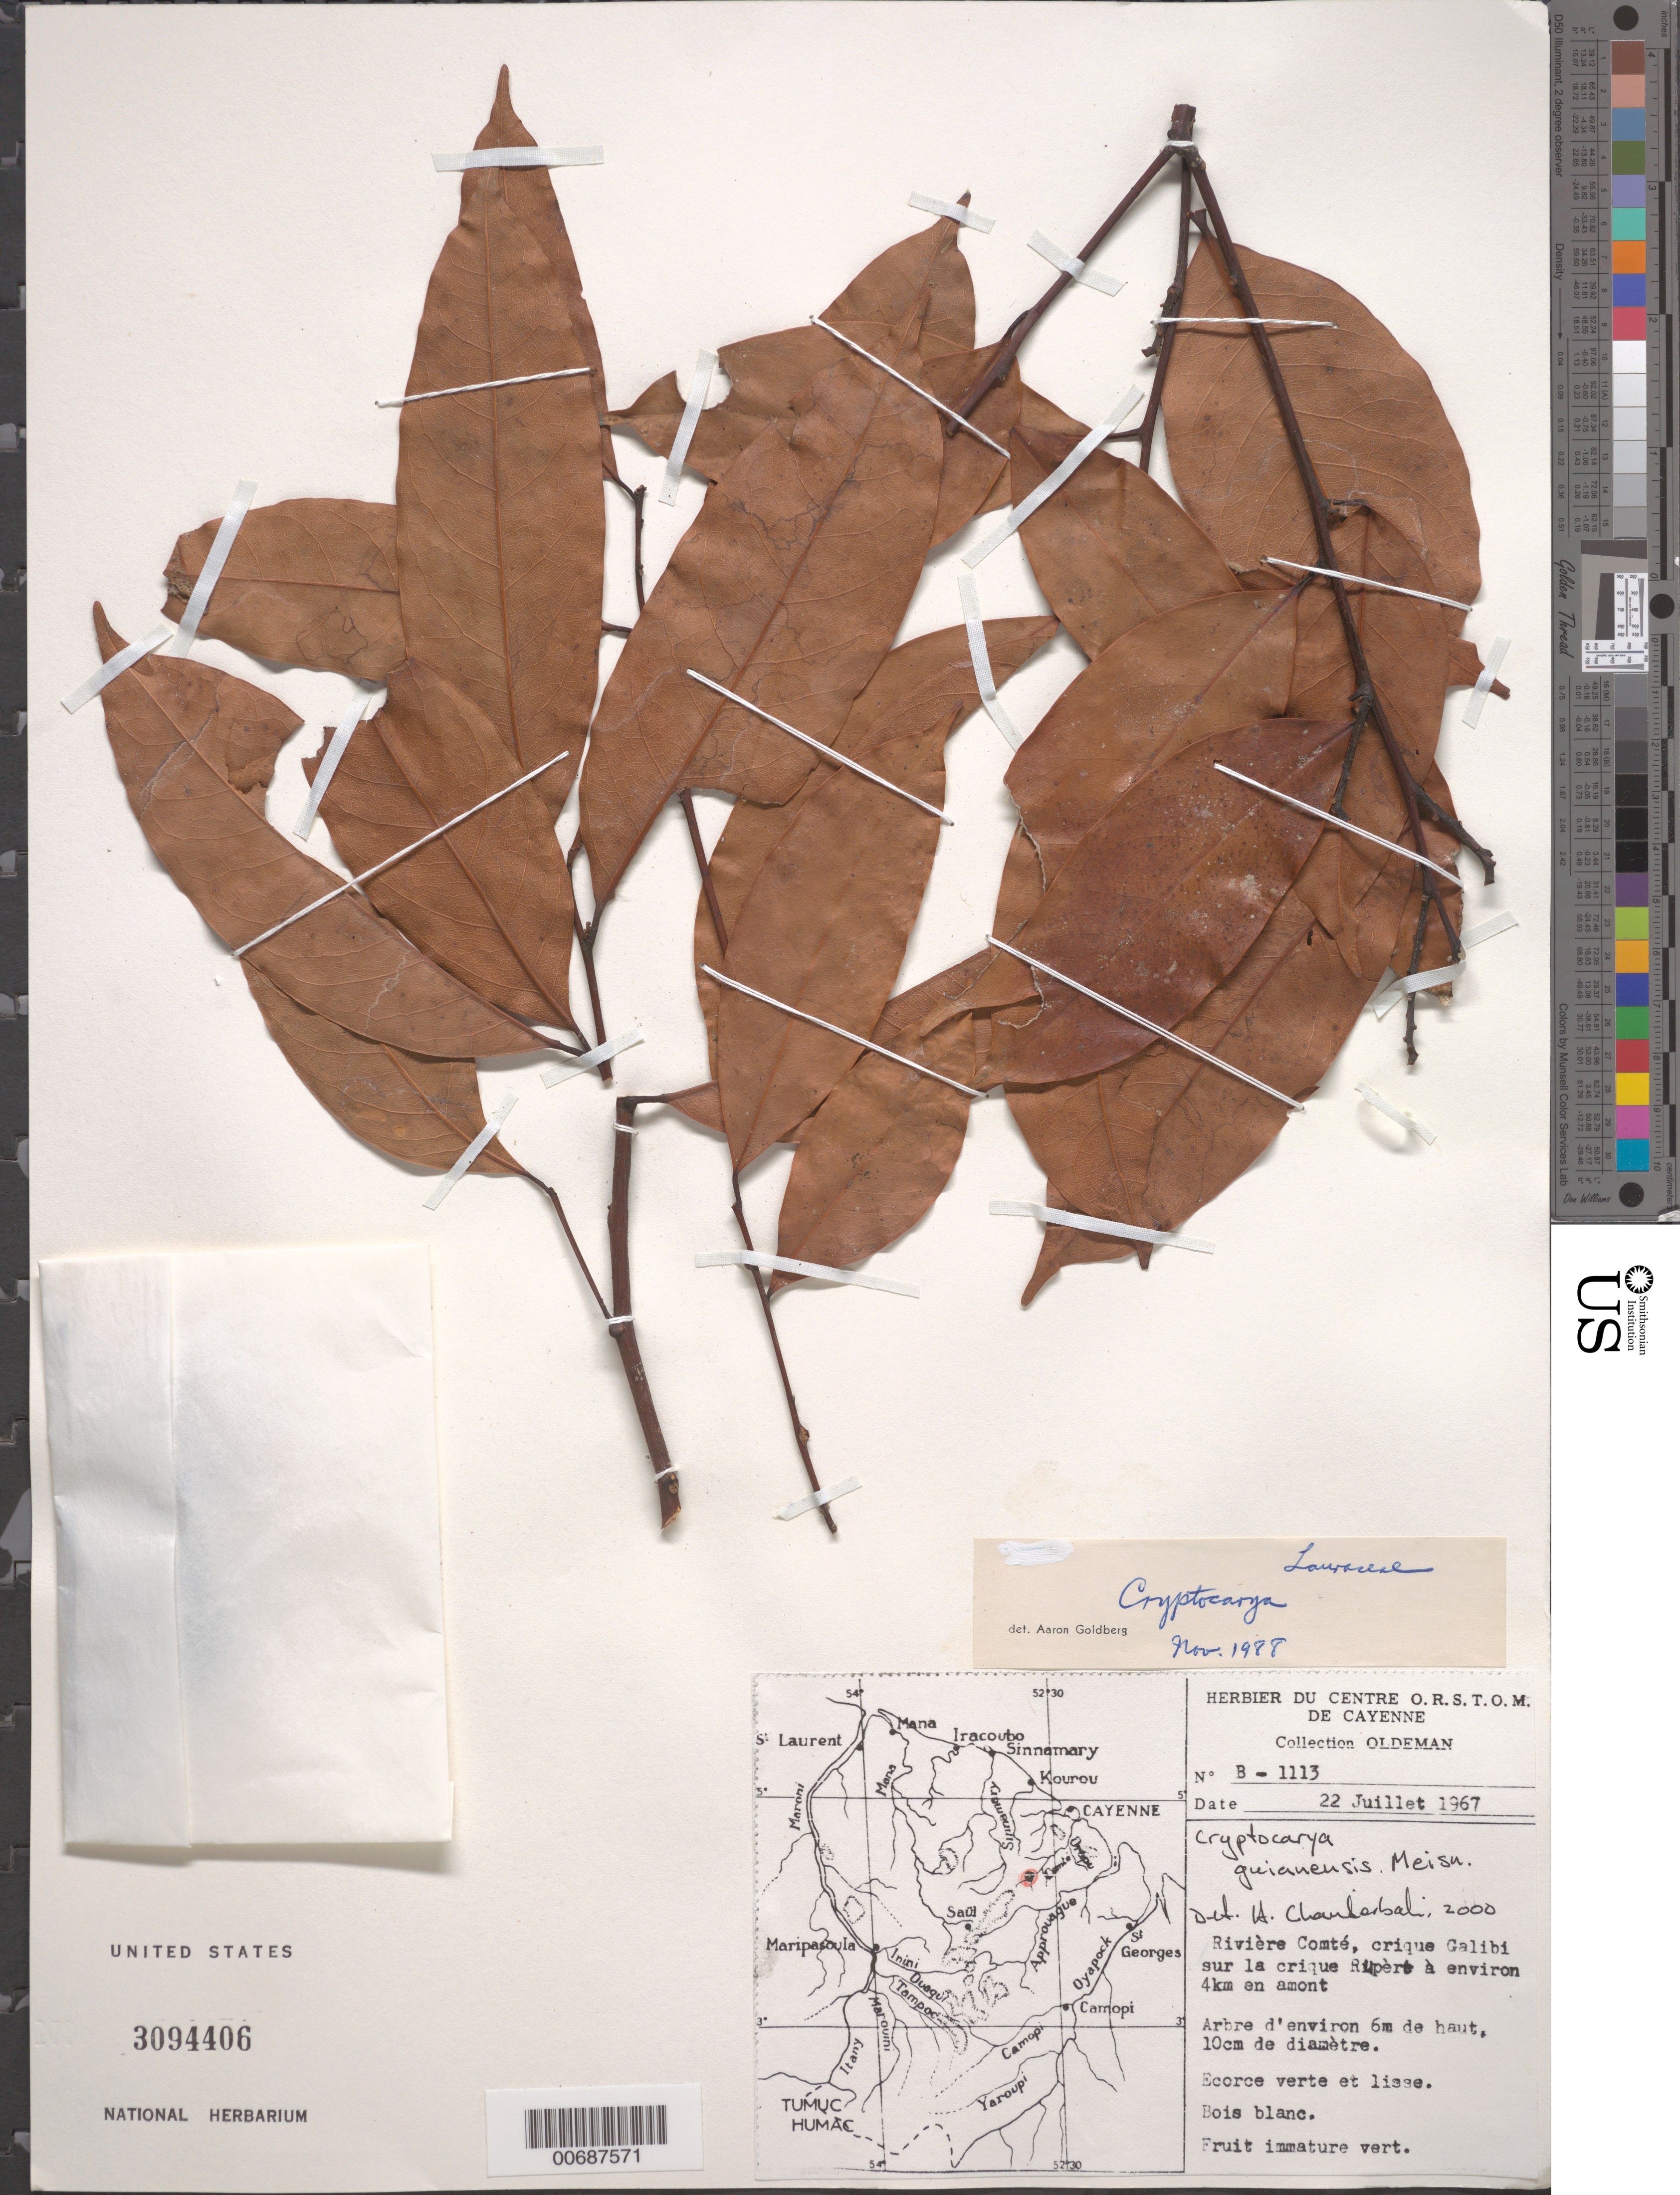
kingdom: Plantae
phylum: Tracheophyta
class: Magnoliopsida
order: Laurales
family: Lauraceae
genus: Cryptocarya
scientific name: Cryptocarya guianensis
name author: Meisn.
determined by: Chanderbali, Andre Shashi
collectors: R. Oldeman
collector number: B 1113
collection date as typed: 22-Jul-67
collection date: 1967-07-22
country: French Guiana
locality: Crique Rupert, Crique Galibi, Riv. Comté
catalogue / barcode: US 3094406